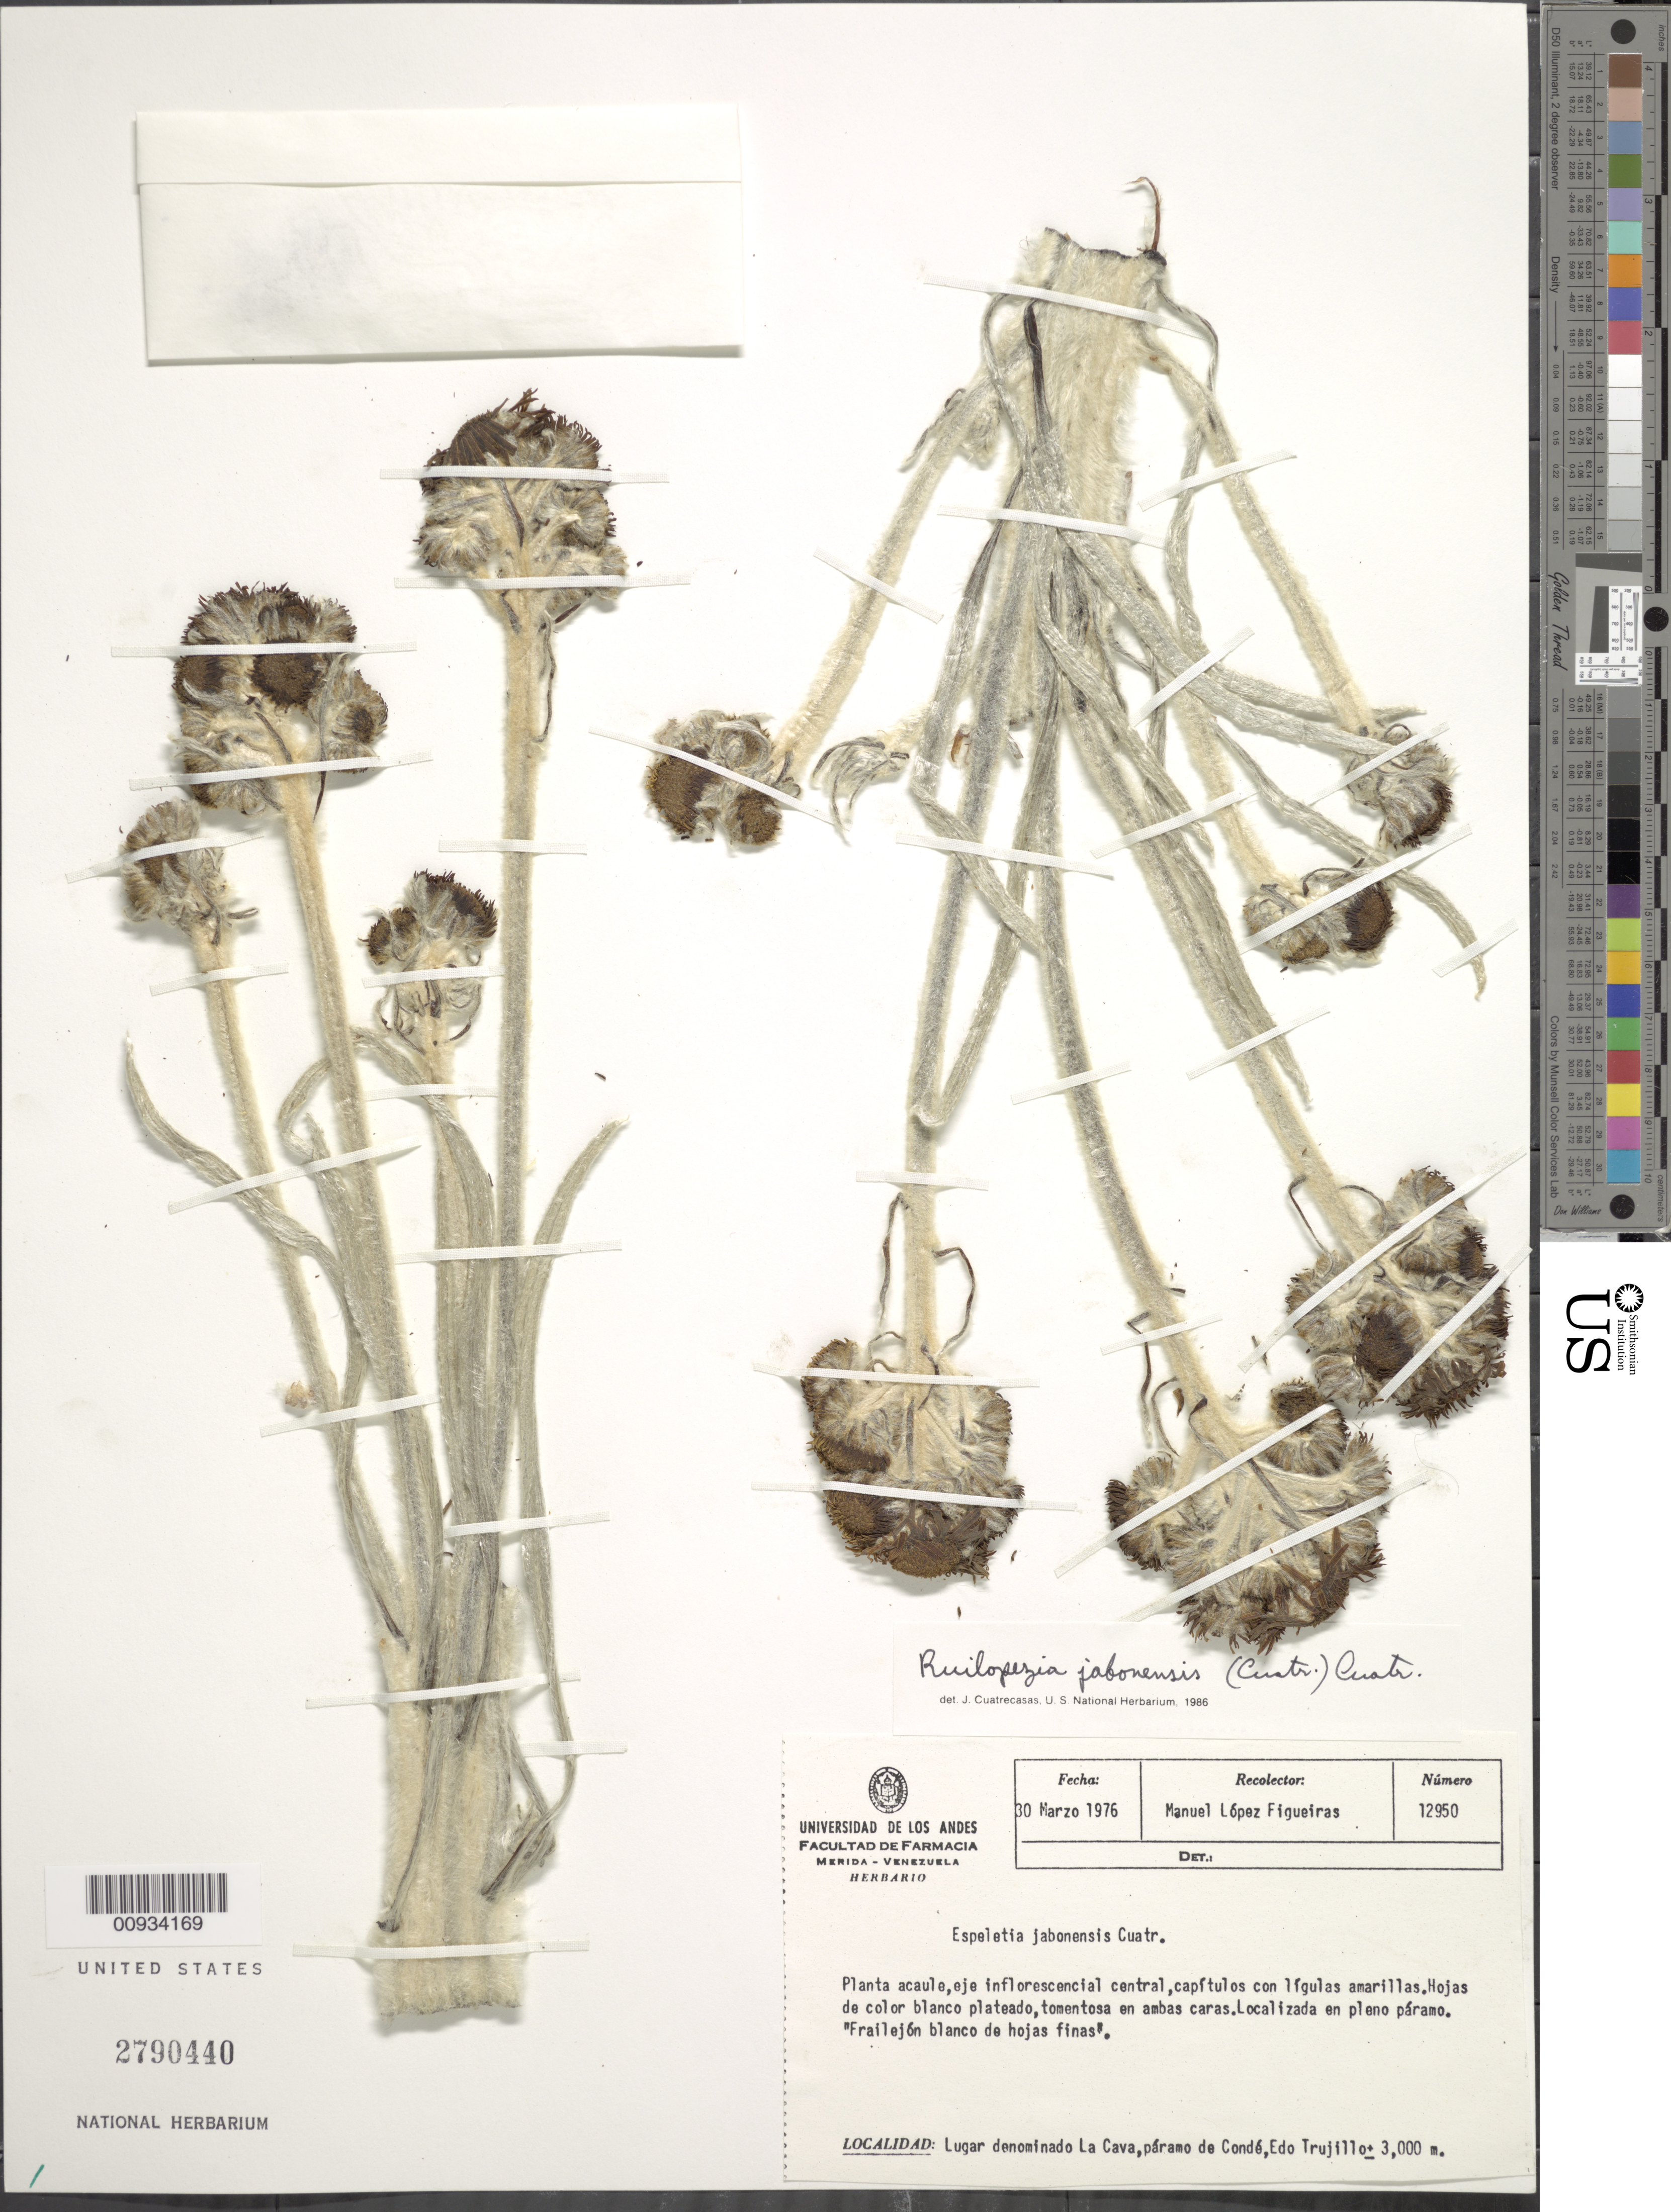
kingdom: Plantae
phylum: Tracheophyta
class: Magnoliopsida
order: Asterales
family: Asteraceae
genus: Ruilopezia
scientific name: Ruilopezia jabonensis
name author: (Cuatrec.) Cuatrec.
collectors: M. López Figueiras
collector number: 12950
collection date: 1976-03-30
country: Venezuela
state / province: Trujillo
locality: Páramo de Condé. Lugar denominado La Cava.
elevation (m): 3000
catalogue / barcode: US 2790440